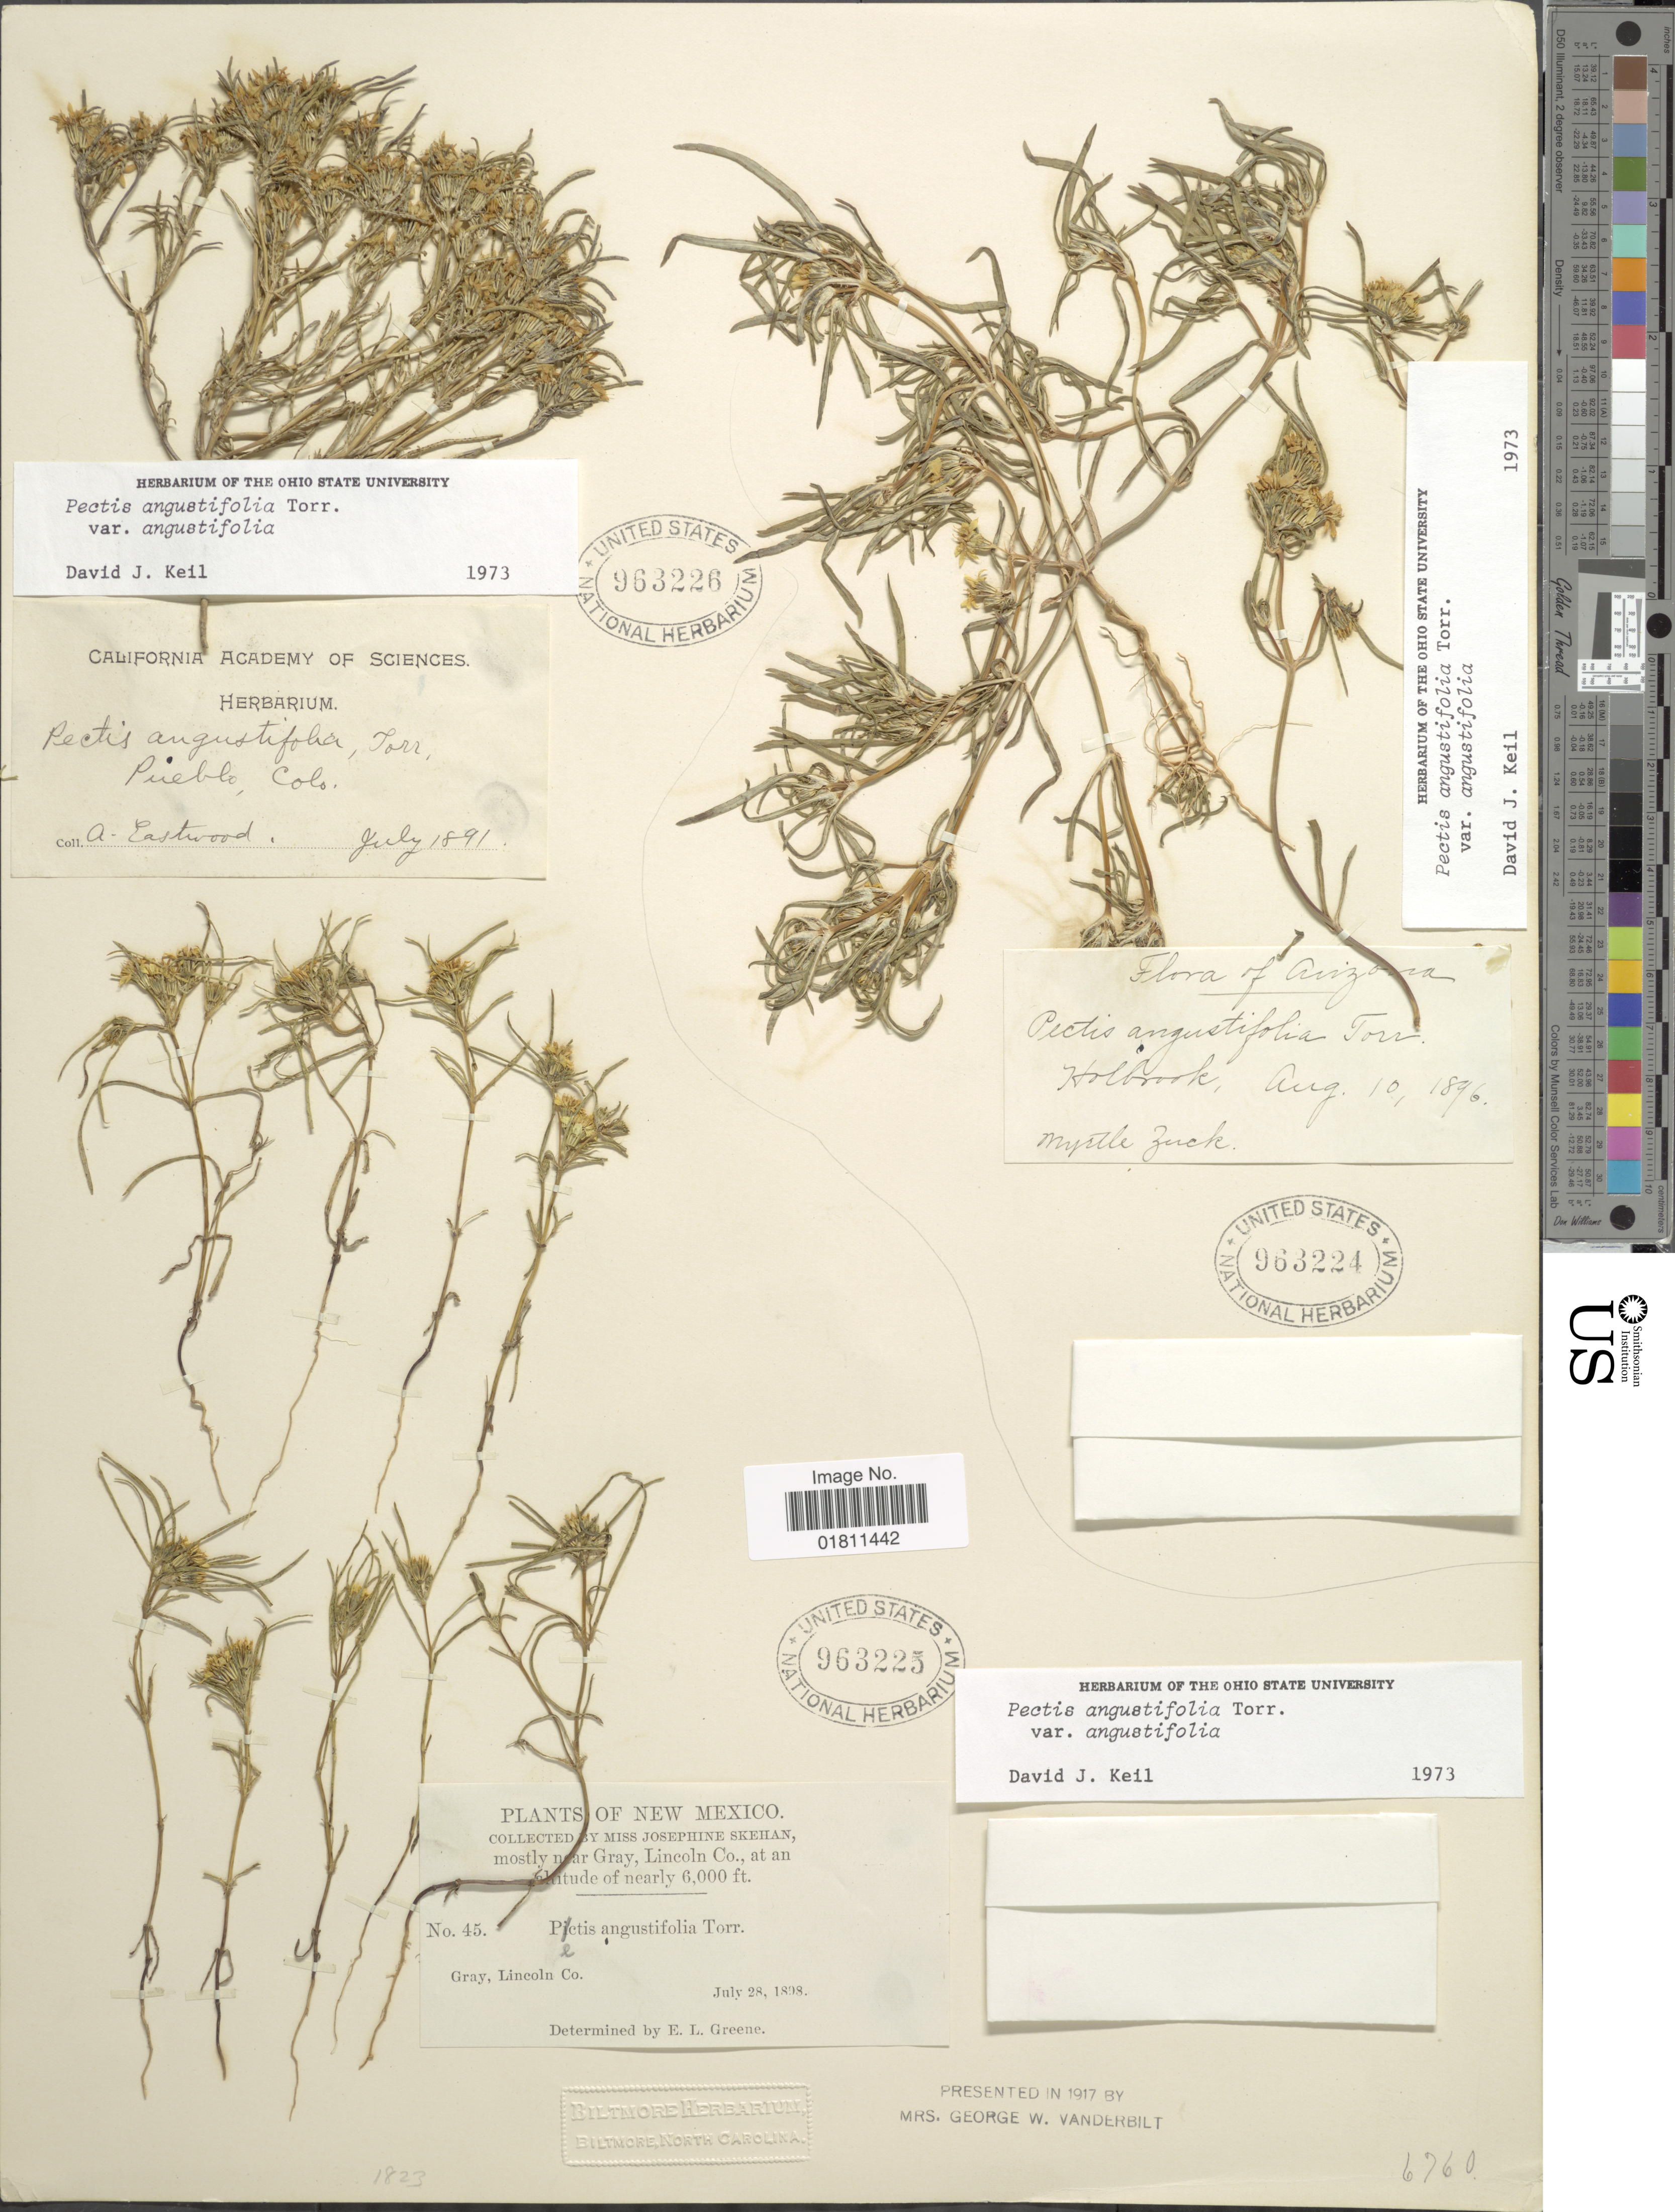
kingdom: Plantae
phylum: Tracheophyta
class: Magnoliopsida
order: Asterales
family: Asteraceae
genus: Pectis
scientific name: Pectis angustifolia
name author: Torr.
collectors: M. Zuck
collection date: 1896-08-10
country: United States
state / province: Arizona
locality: Arizona. Holbrook.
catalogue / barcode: US 963224-3